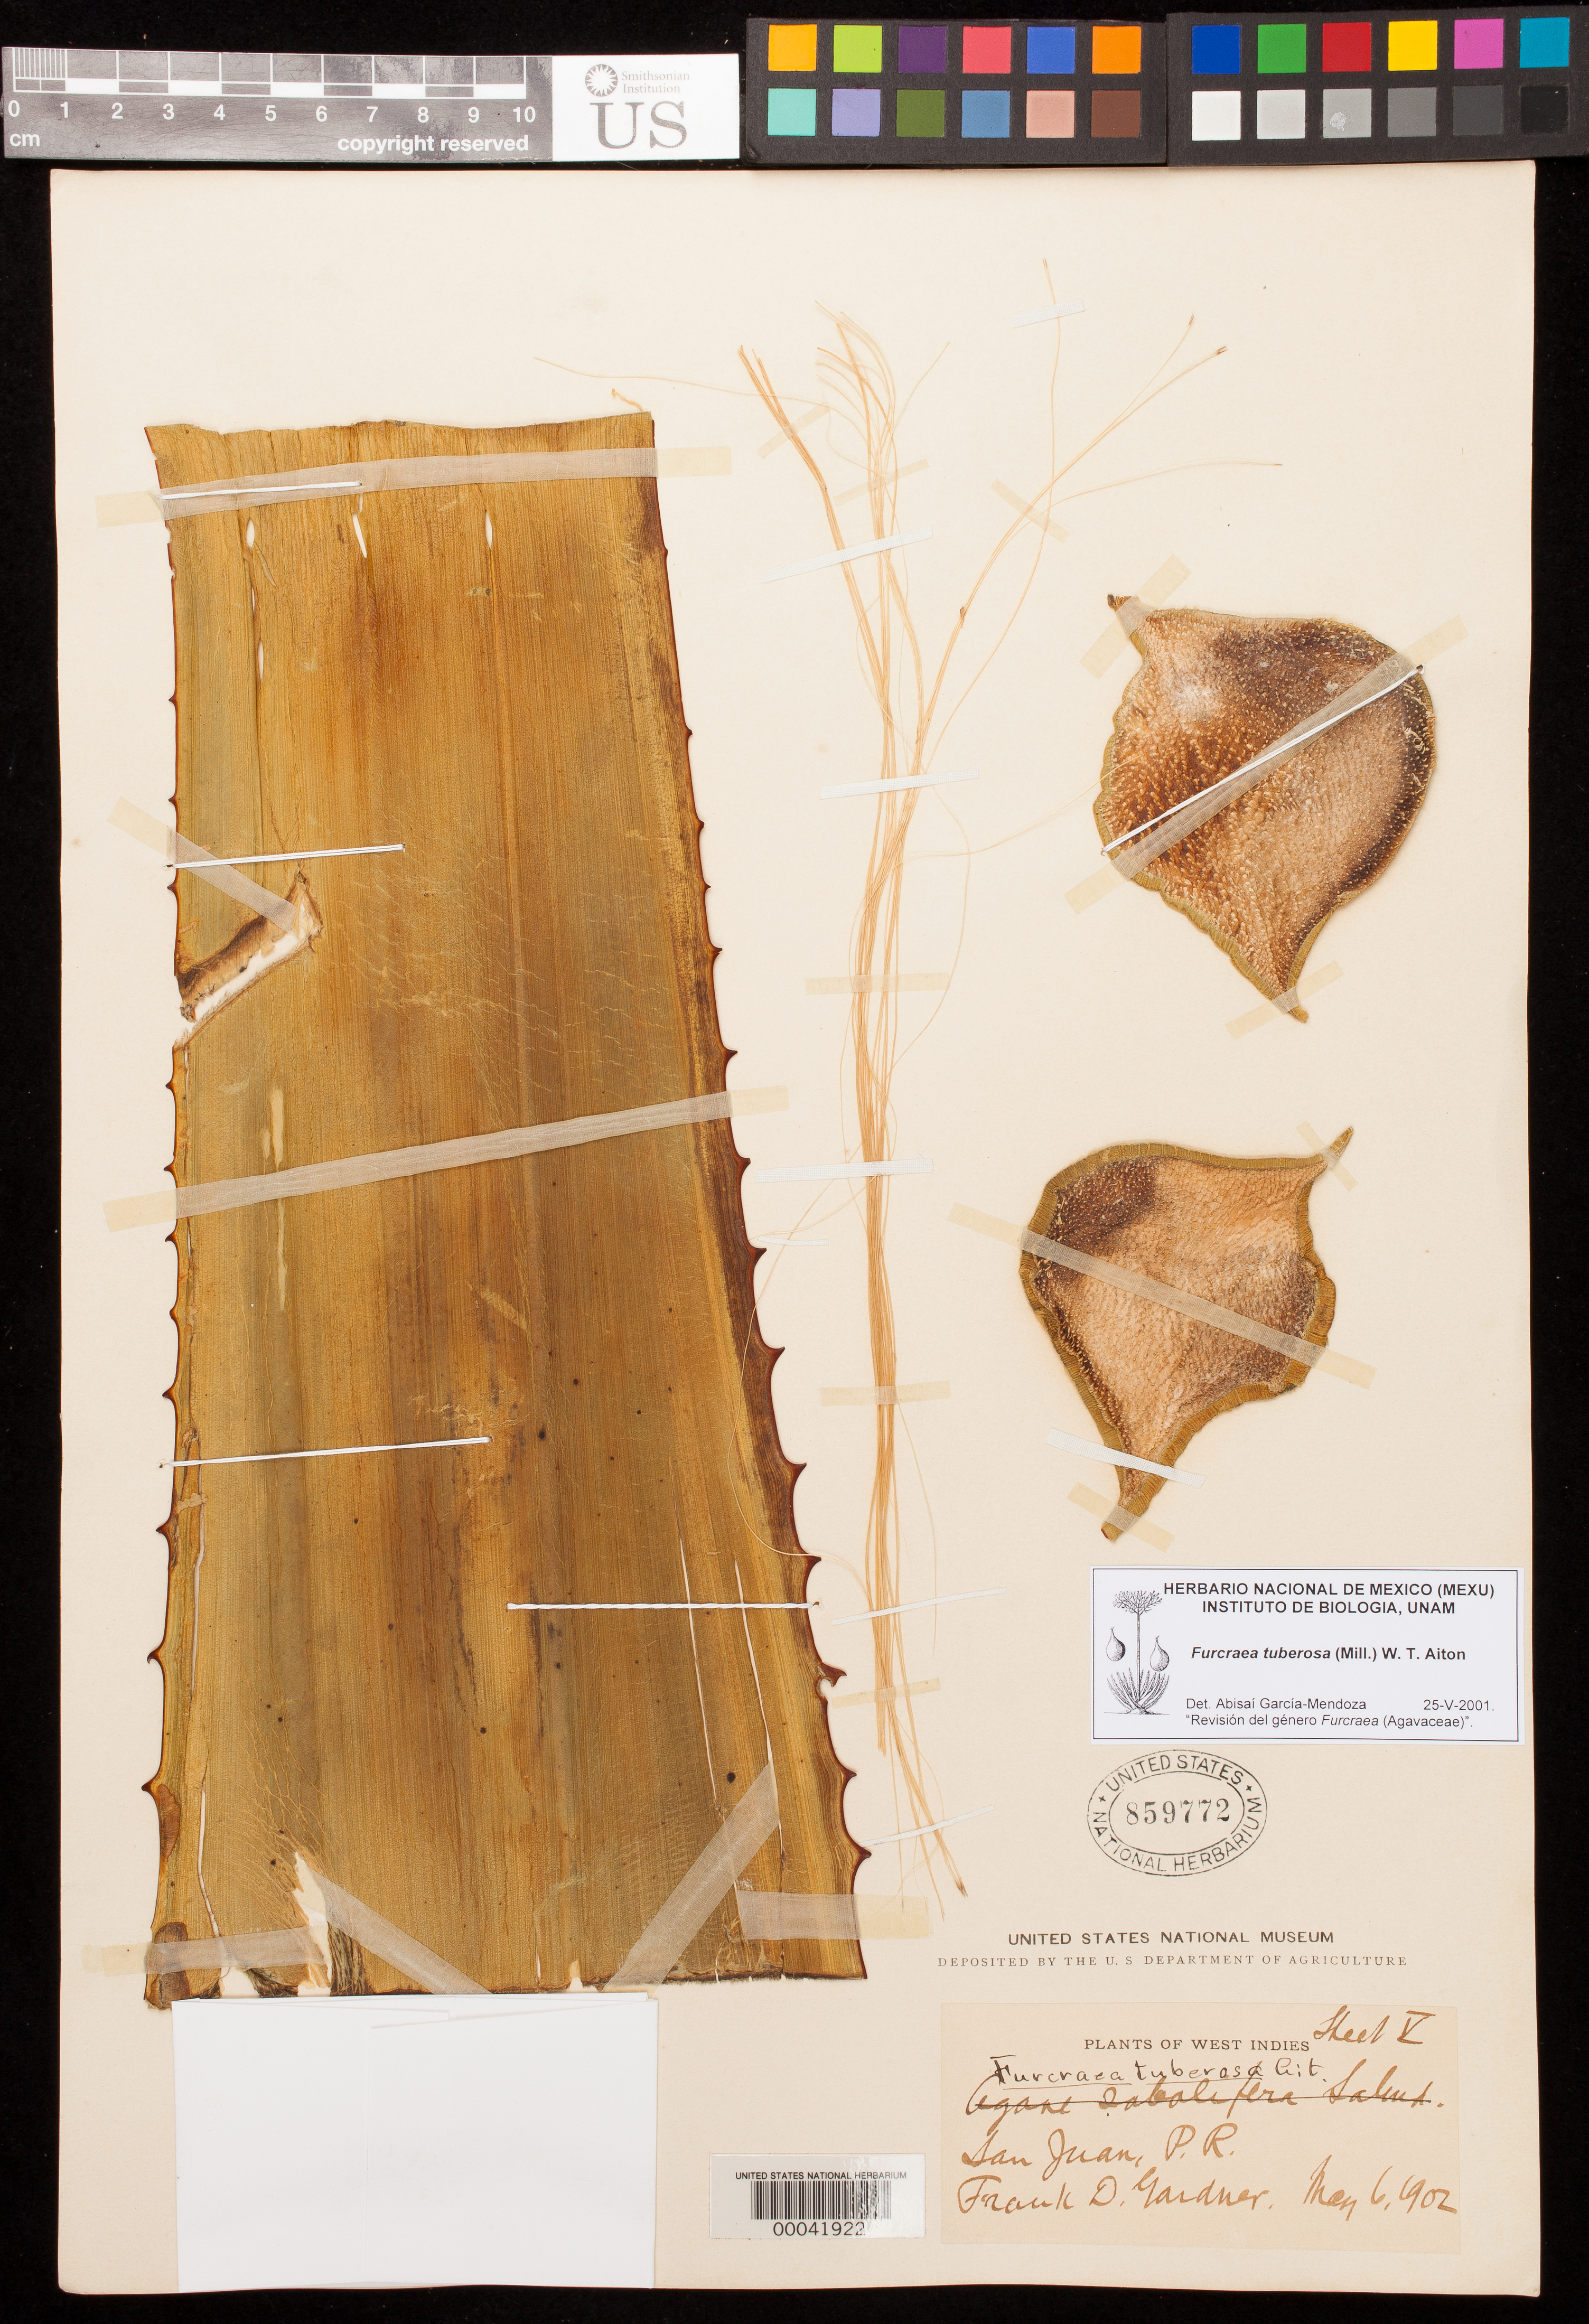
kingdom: Plantae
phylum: Tracheophyta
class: Liliopsida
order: Asparagales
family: Asparagaceae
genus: Furcraea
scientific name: Furcraea tuberosa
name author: (Mill.) W.T. Aiton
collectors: F. D. Gardner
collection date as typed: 06 May 1902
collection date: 1902-05-06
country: Puerto Rico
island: Greater Antilles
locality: San juan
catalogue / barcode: US 859772